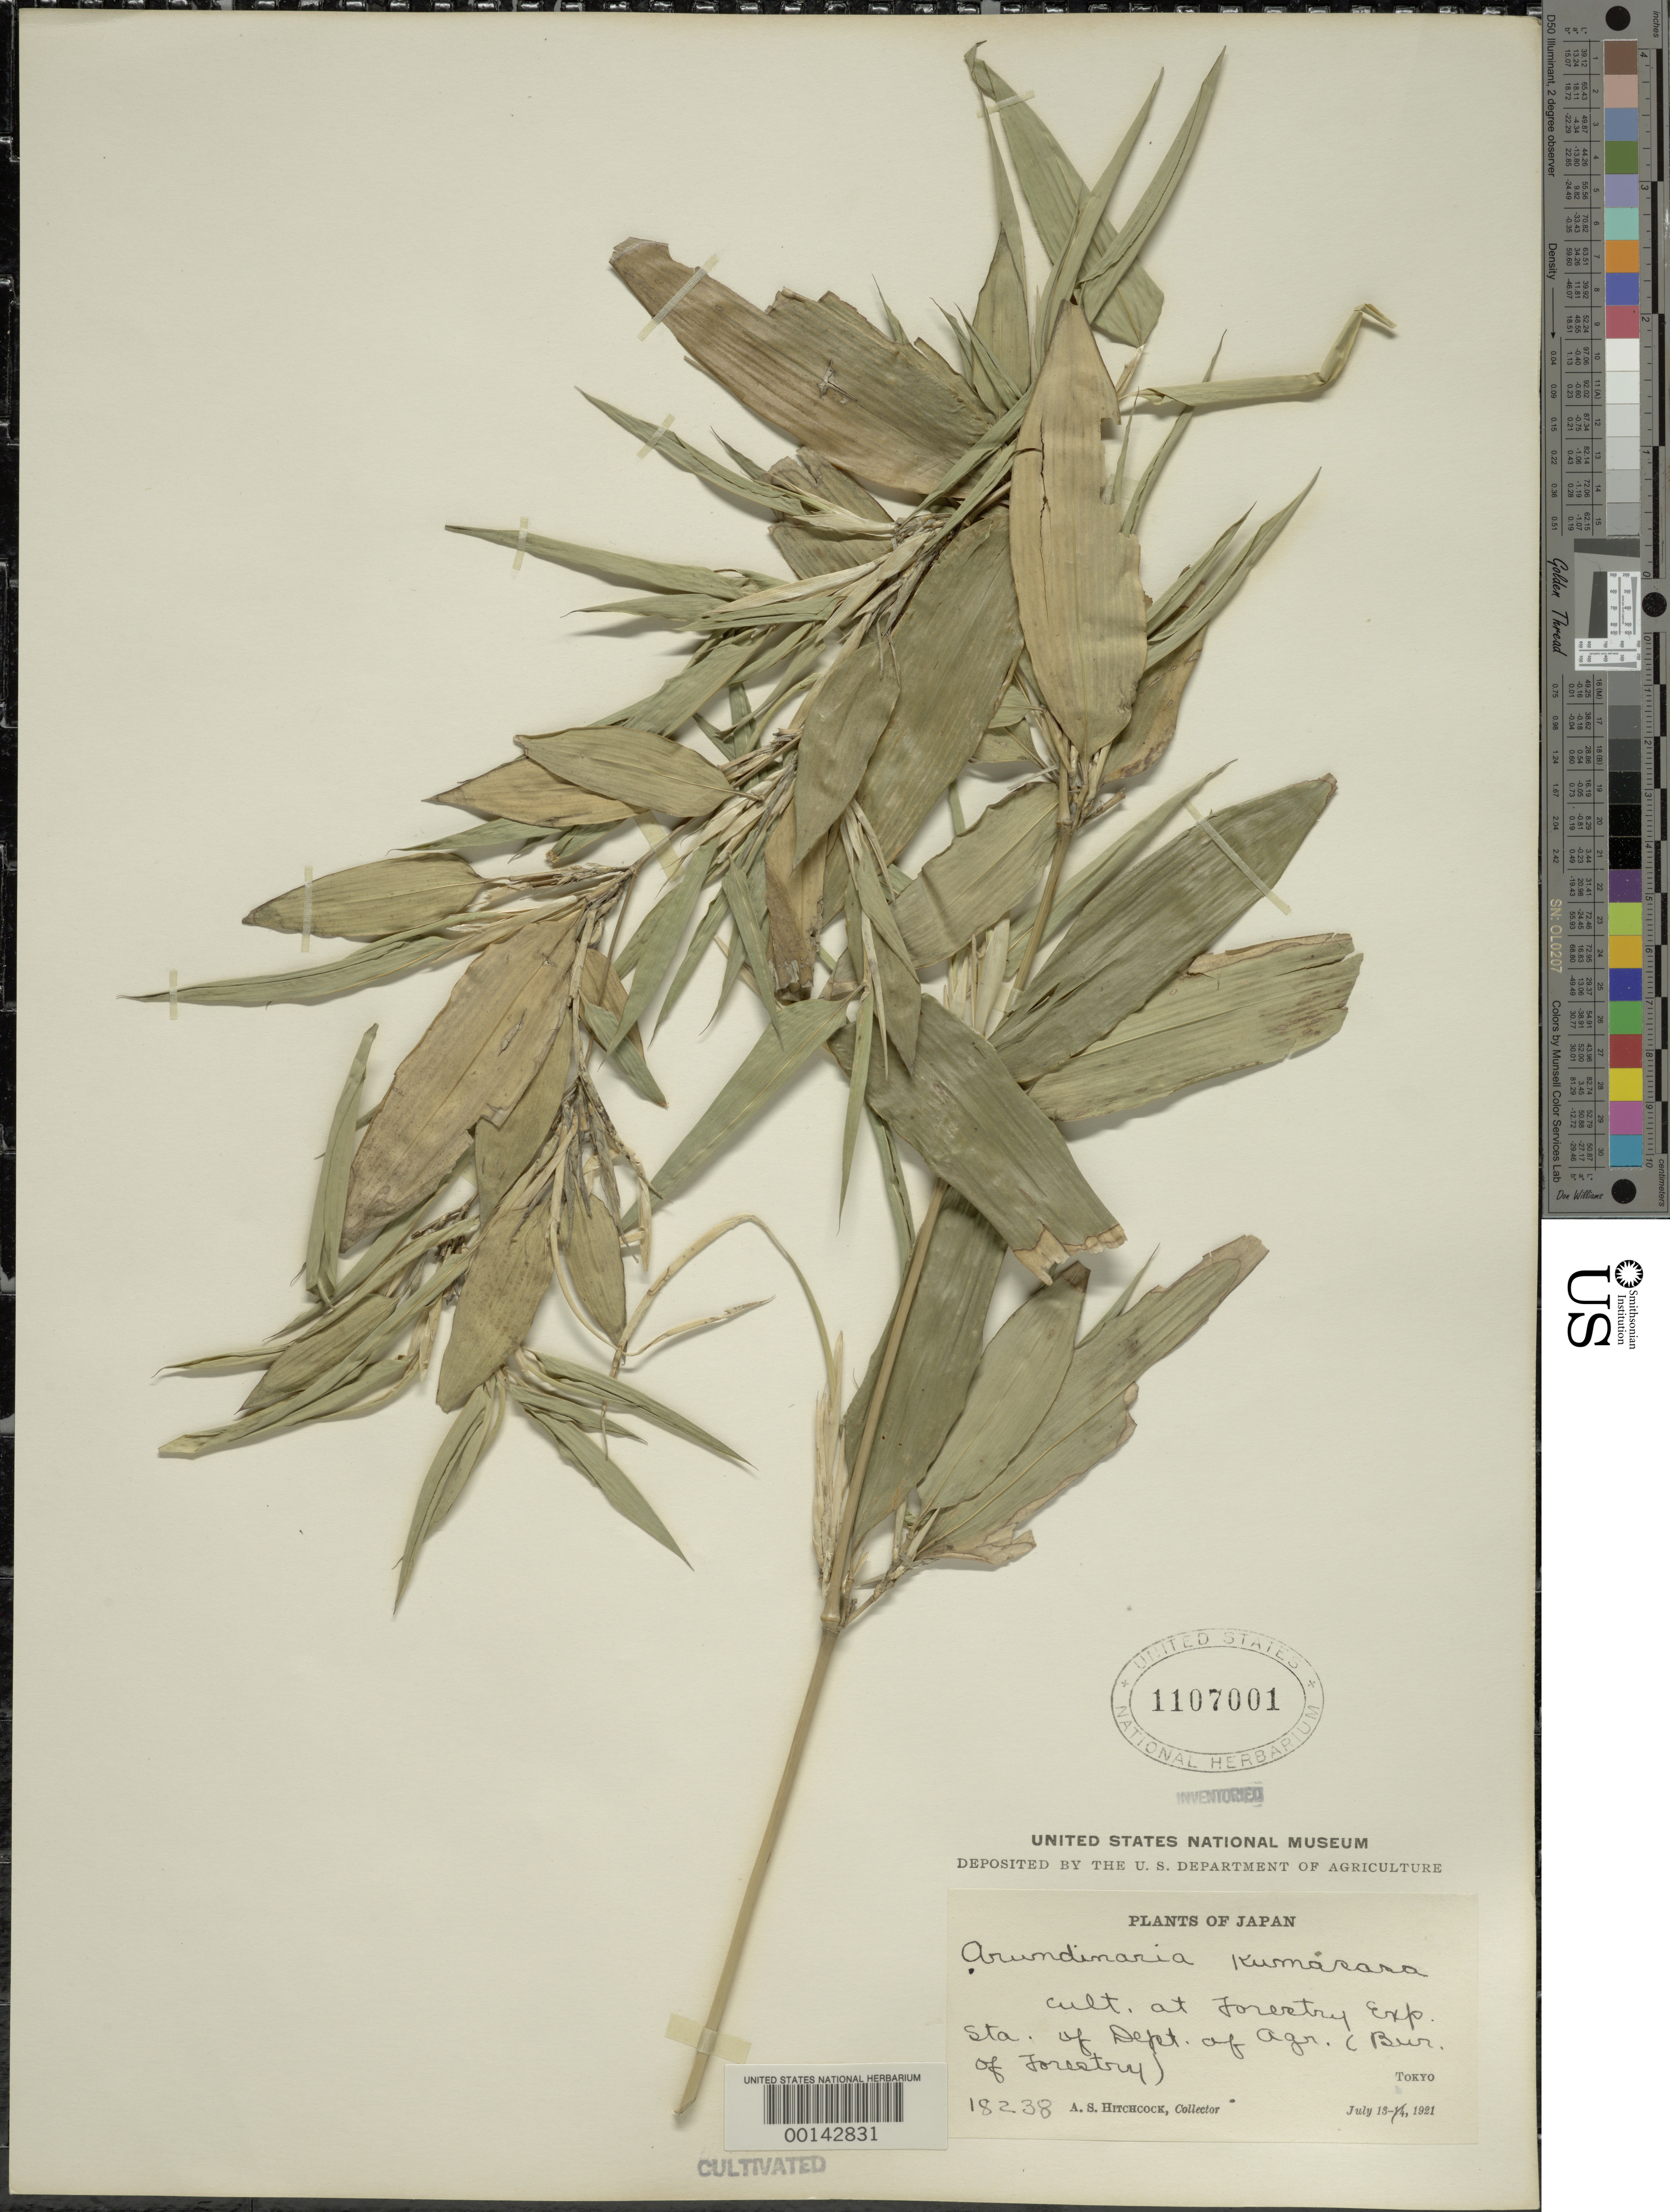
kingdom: Plantae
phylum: Tracheophyta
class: Liliopsida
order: Poales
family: Poaceae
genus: Shibataea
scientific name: Shibataea kumasasa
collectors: A. S. Hitchcock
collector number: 18238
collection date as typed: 13 Jul 1921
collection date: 1921-07-13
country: Japan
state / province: Tokyo, Federal City of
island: Honshu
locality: Forestry exper. stat.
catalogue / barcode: US 1107001